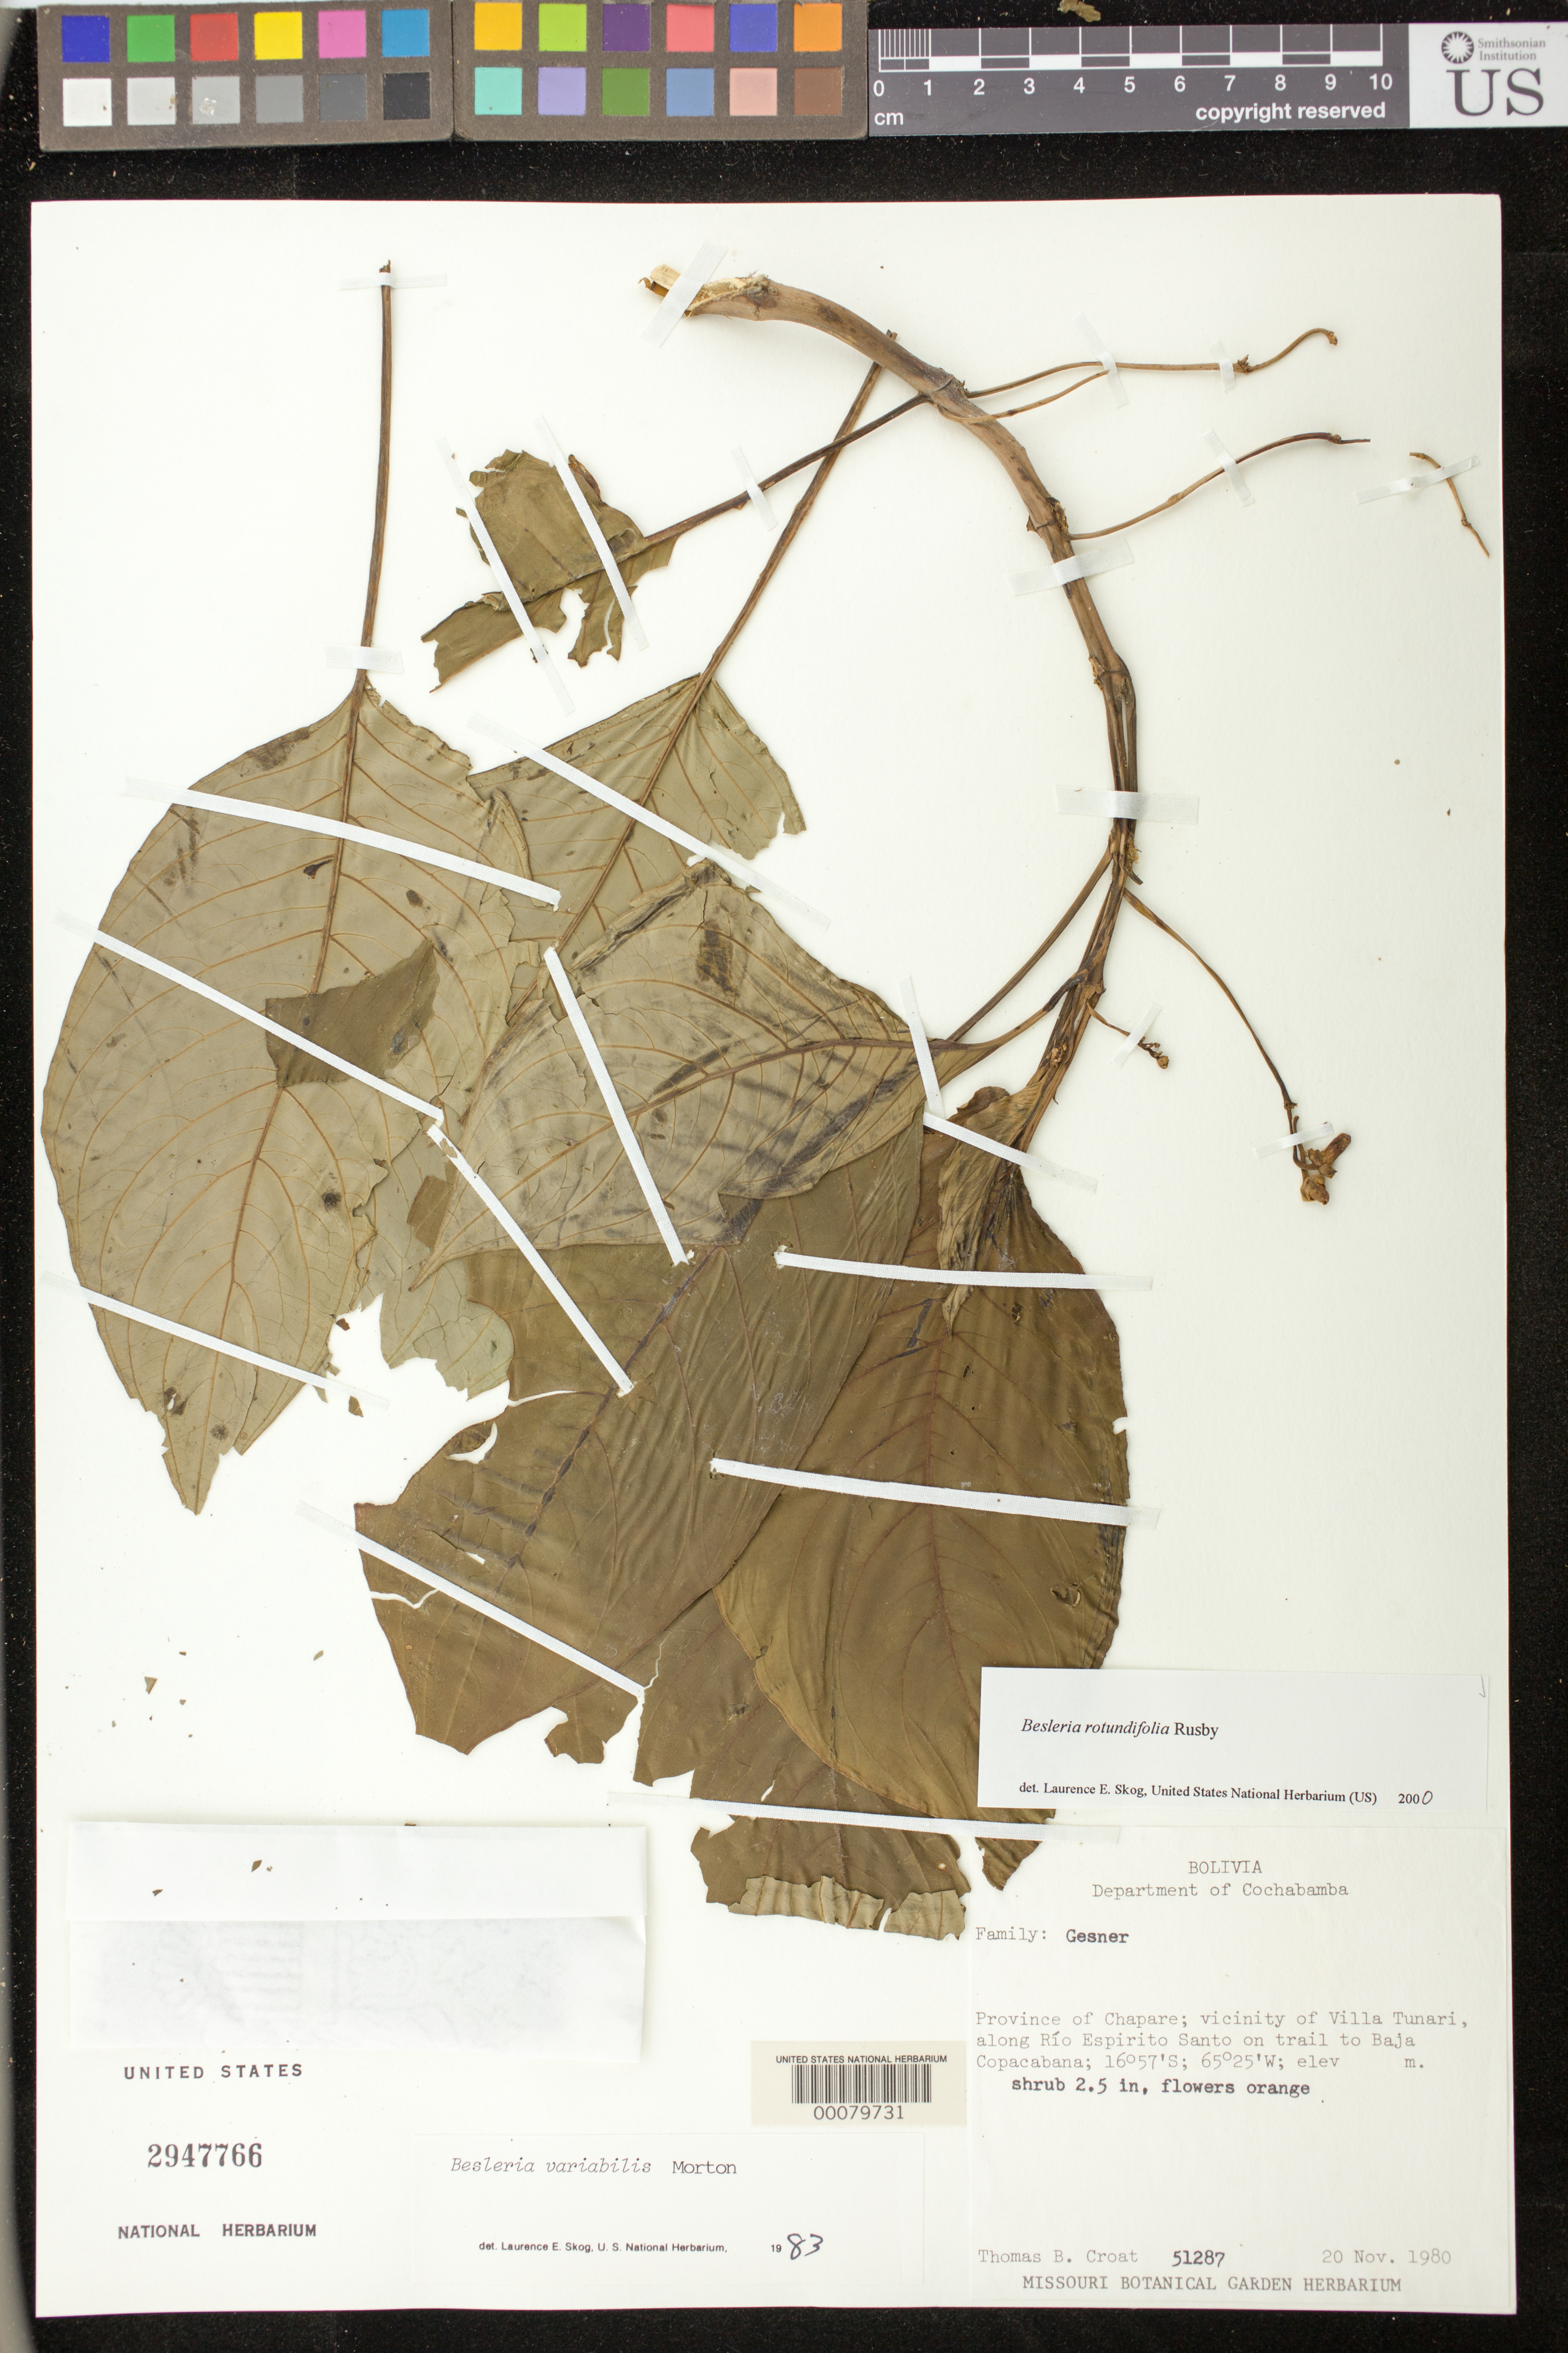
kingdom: Plantae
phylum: Tracheophyta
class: Magnoliopsida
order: Lamiales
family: Gesneriaceae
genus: Besleria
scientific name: Besleria rotundifolia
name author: Rusby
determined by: Skog, Laurence E.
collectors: T. B. Croat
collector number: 51287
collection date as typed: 20 Nov 1980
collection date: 1980-11-20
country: Bolivia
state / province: Cochabamba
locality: Prov. Chapare; vicinity of Villa Tunari, along Río Espirito Santo on trail to Baja Copacabana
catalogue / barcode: US 2947766